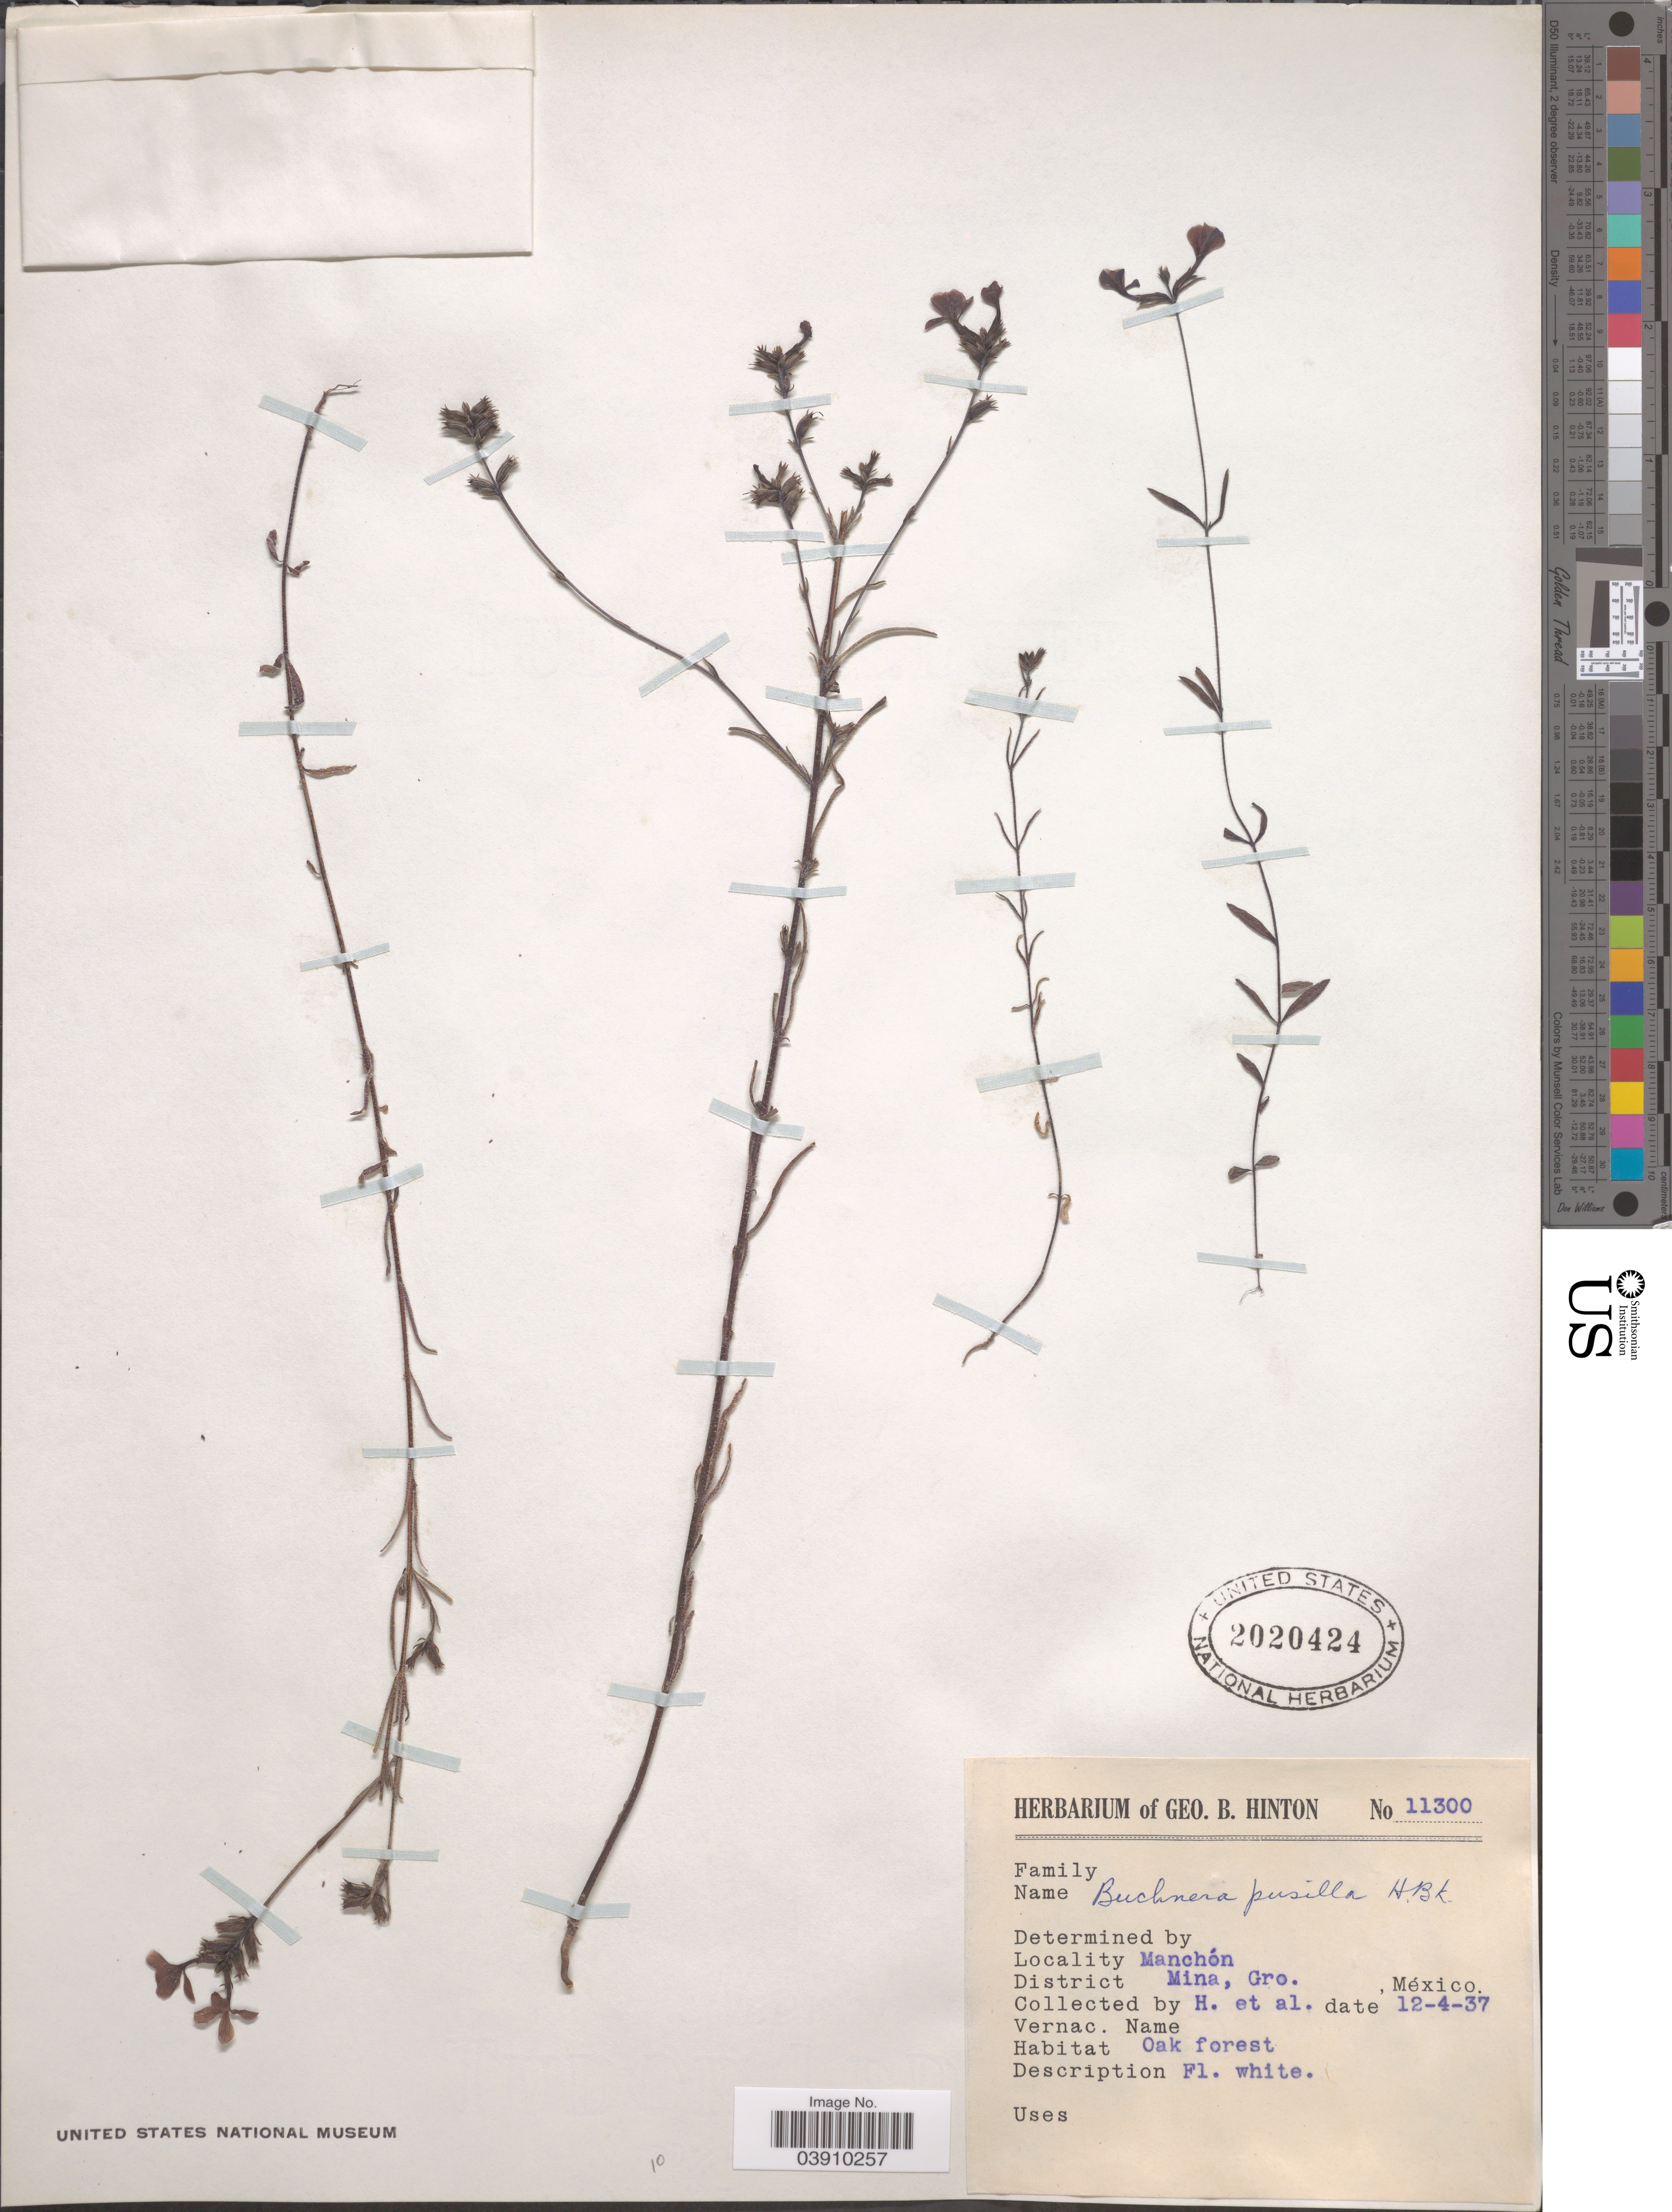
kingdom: Plantae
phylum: Tracheophyta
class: Magnoliopsida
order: Lamiales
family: Orobanchaceae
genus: Buchnera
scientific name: Buchnera pusilla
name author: Kunth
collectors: G. B. Hinton & et al.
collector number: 11300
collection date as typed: Transcribed d/m/y: 12/4/37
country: Mexico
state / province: Guerrero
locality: Manchón. District Mina.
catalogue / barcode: US 2020424